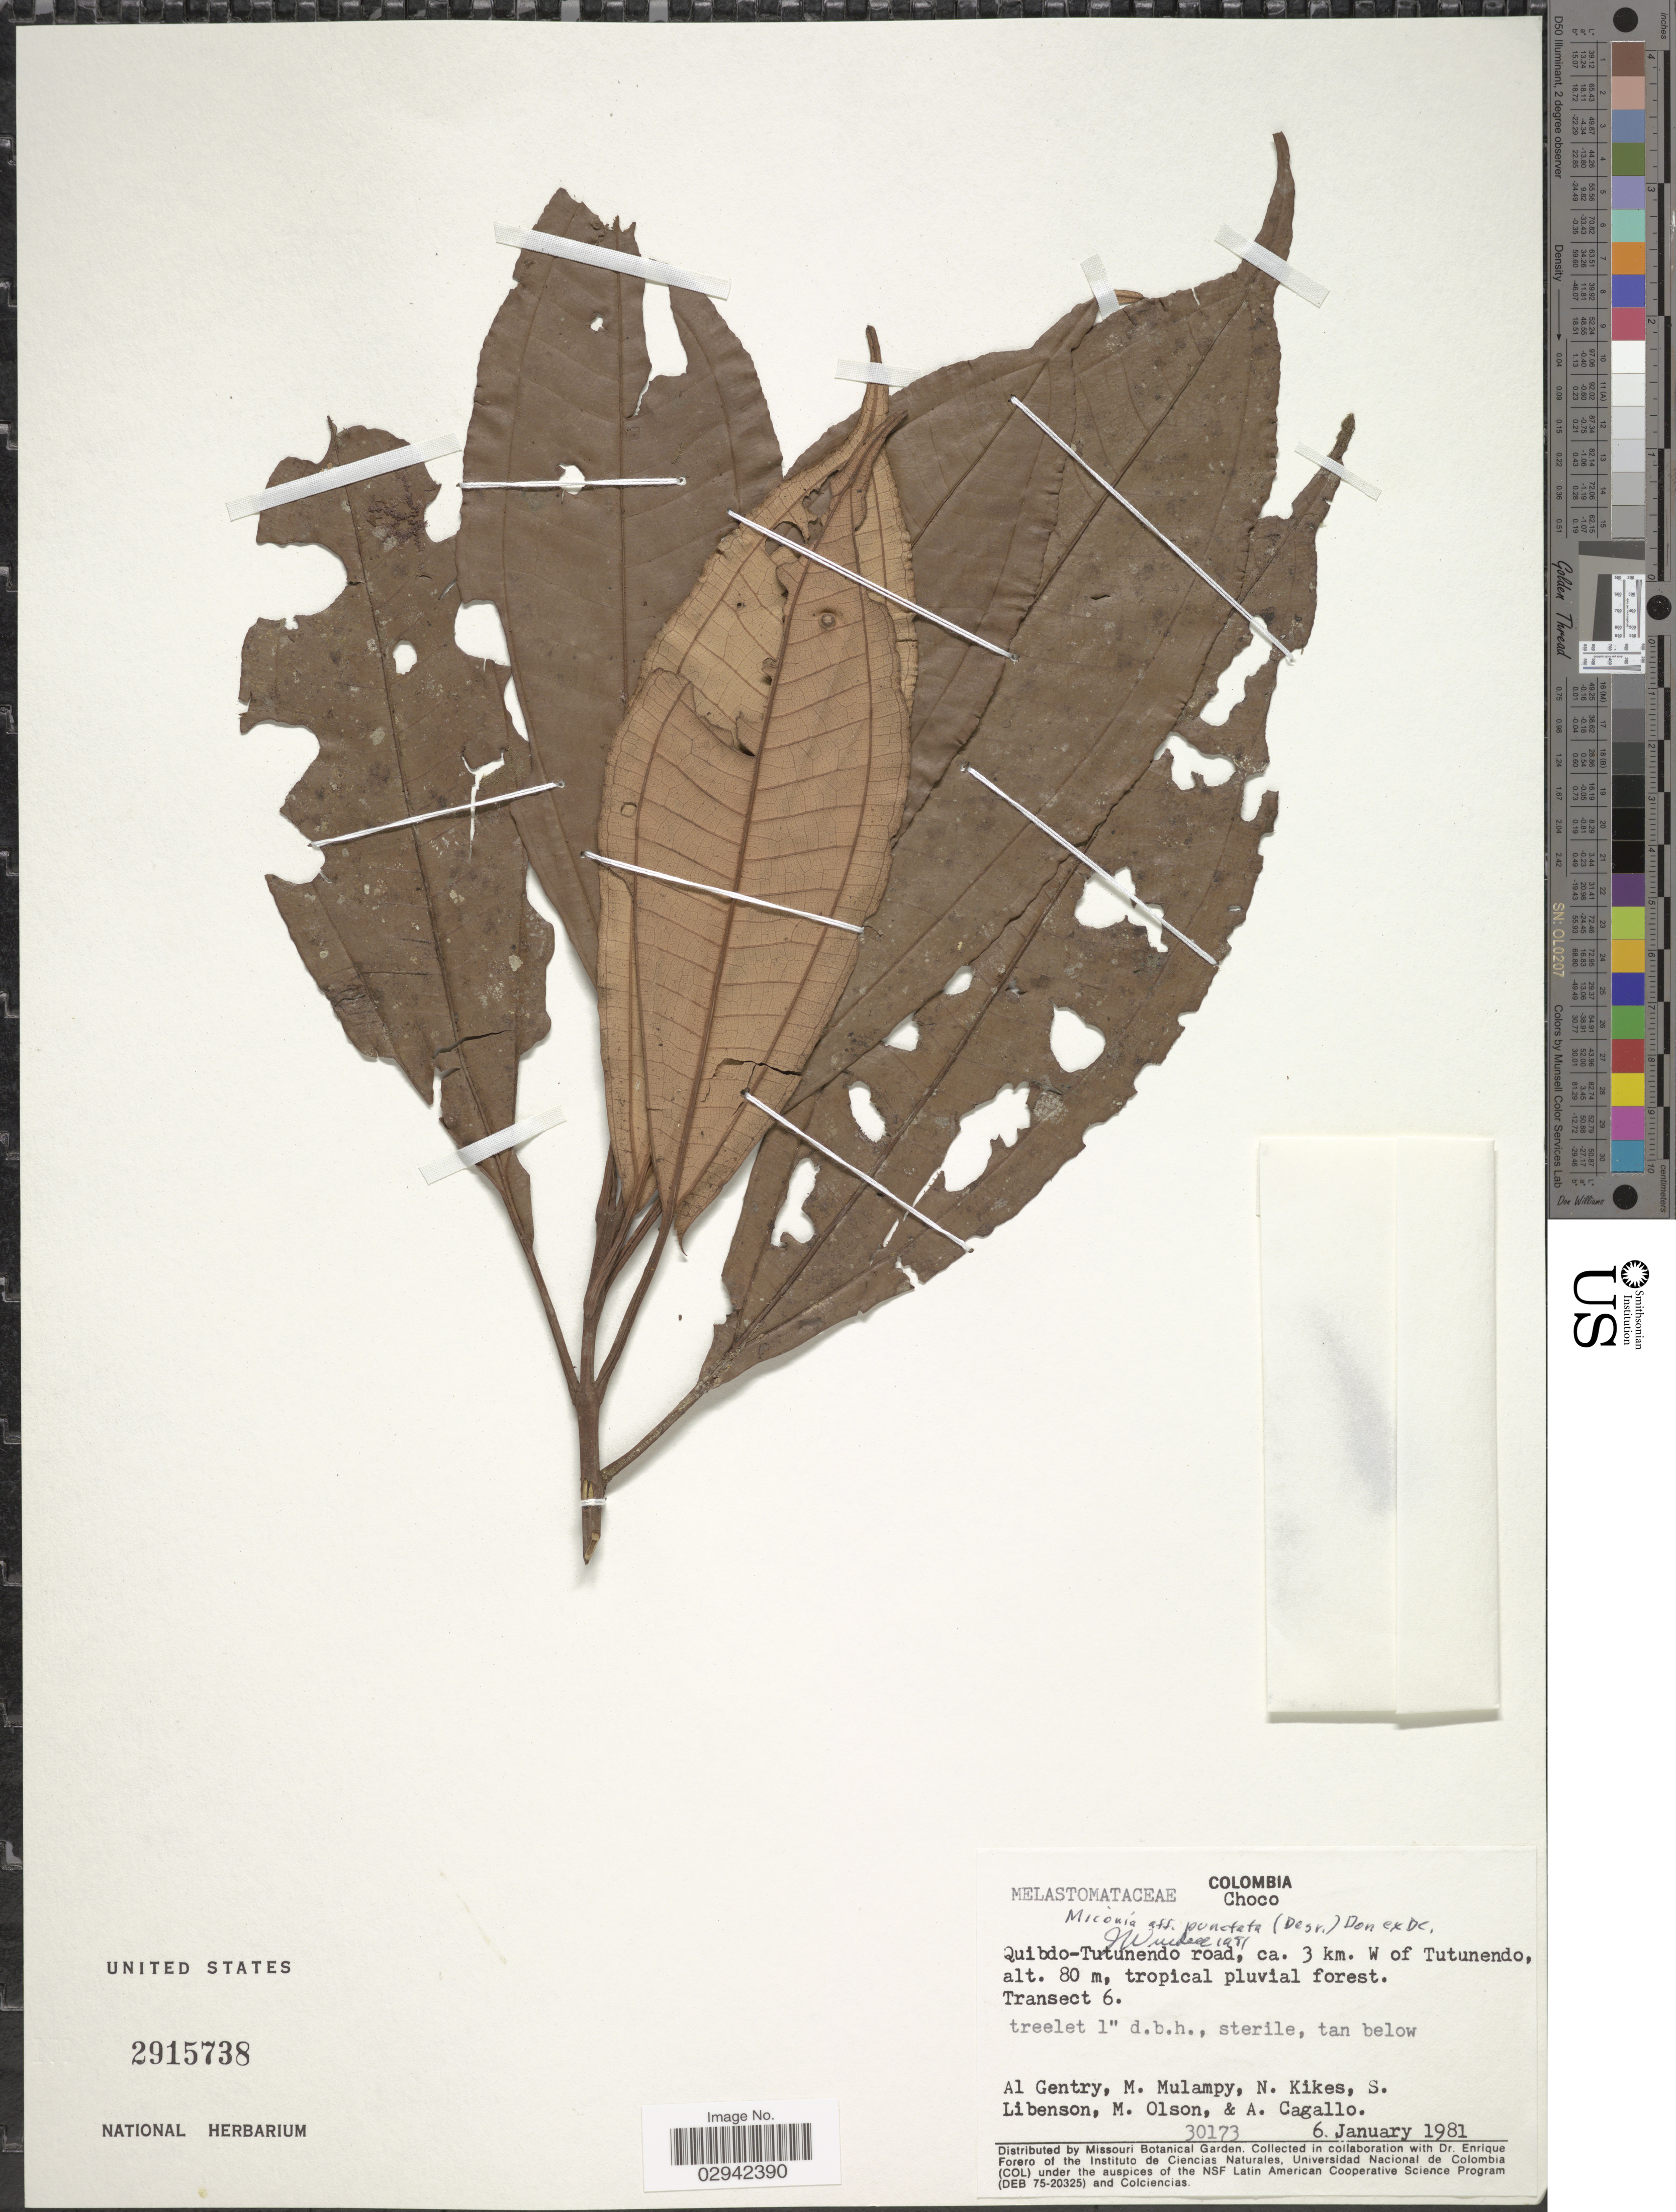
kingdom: Plantae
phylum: Tracheophyta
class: Magnoliopsida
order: Myrtales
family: Melastomataceae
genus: Miconia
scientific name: Miconia punctata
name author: (Desr.) D. Don ex DC.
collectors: A. H. Gentry, M. Mulampy, N. Kikes, S. Libenson & et al.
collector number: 30173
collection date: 1981-01-06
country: Colombia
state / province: Chocó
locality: Quibdo-Tutunendo road, ca. 3 km. W of Tutunendo, Transect 6.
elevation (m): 80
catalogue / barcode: US 2915738